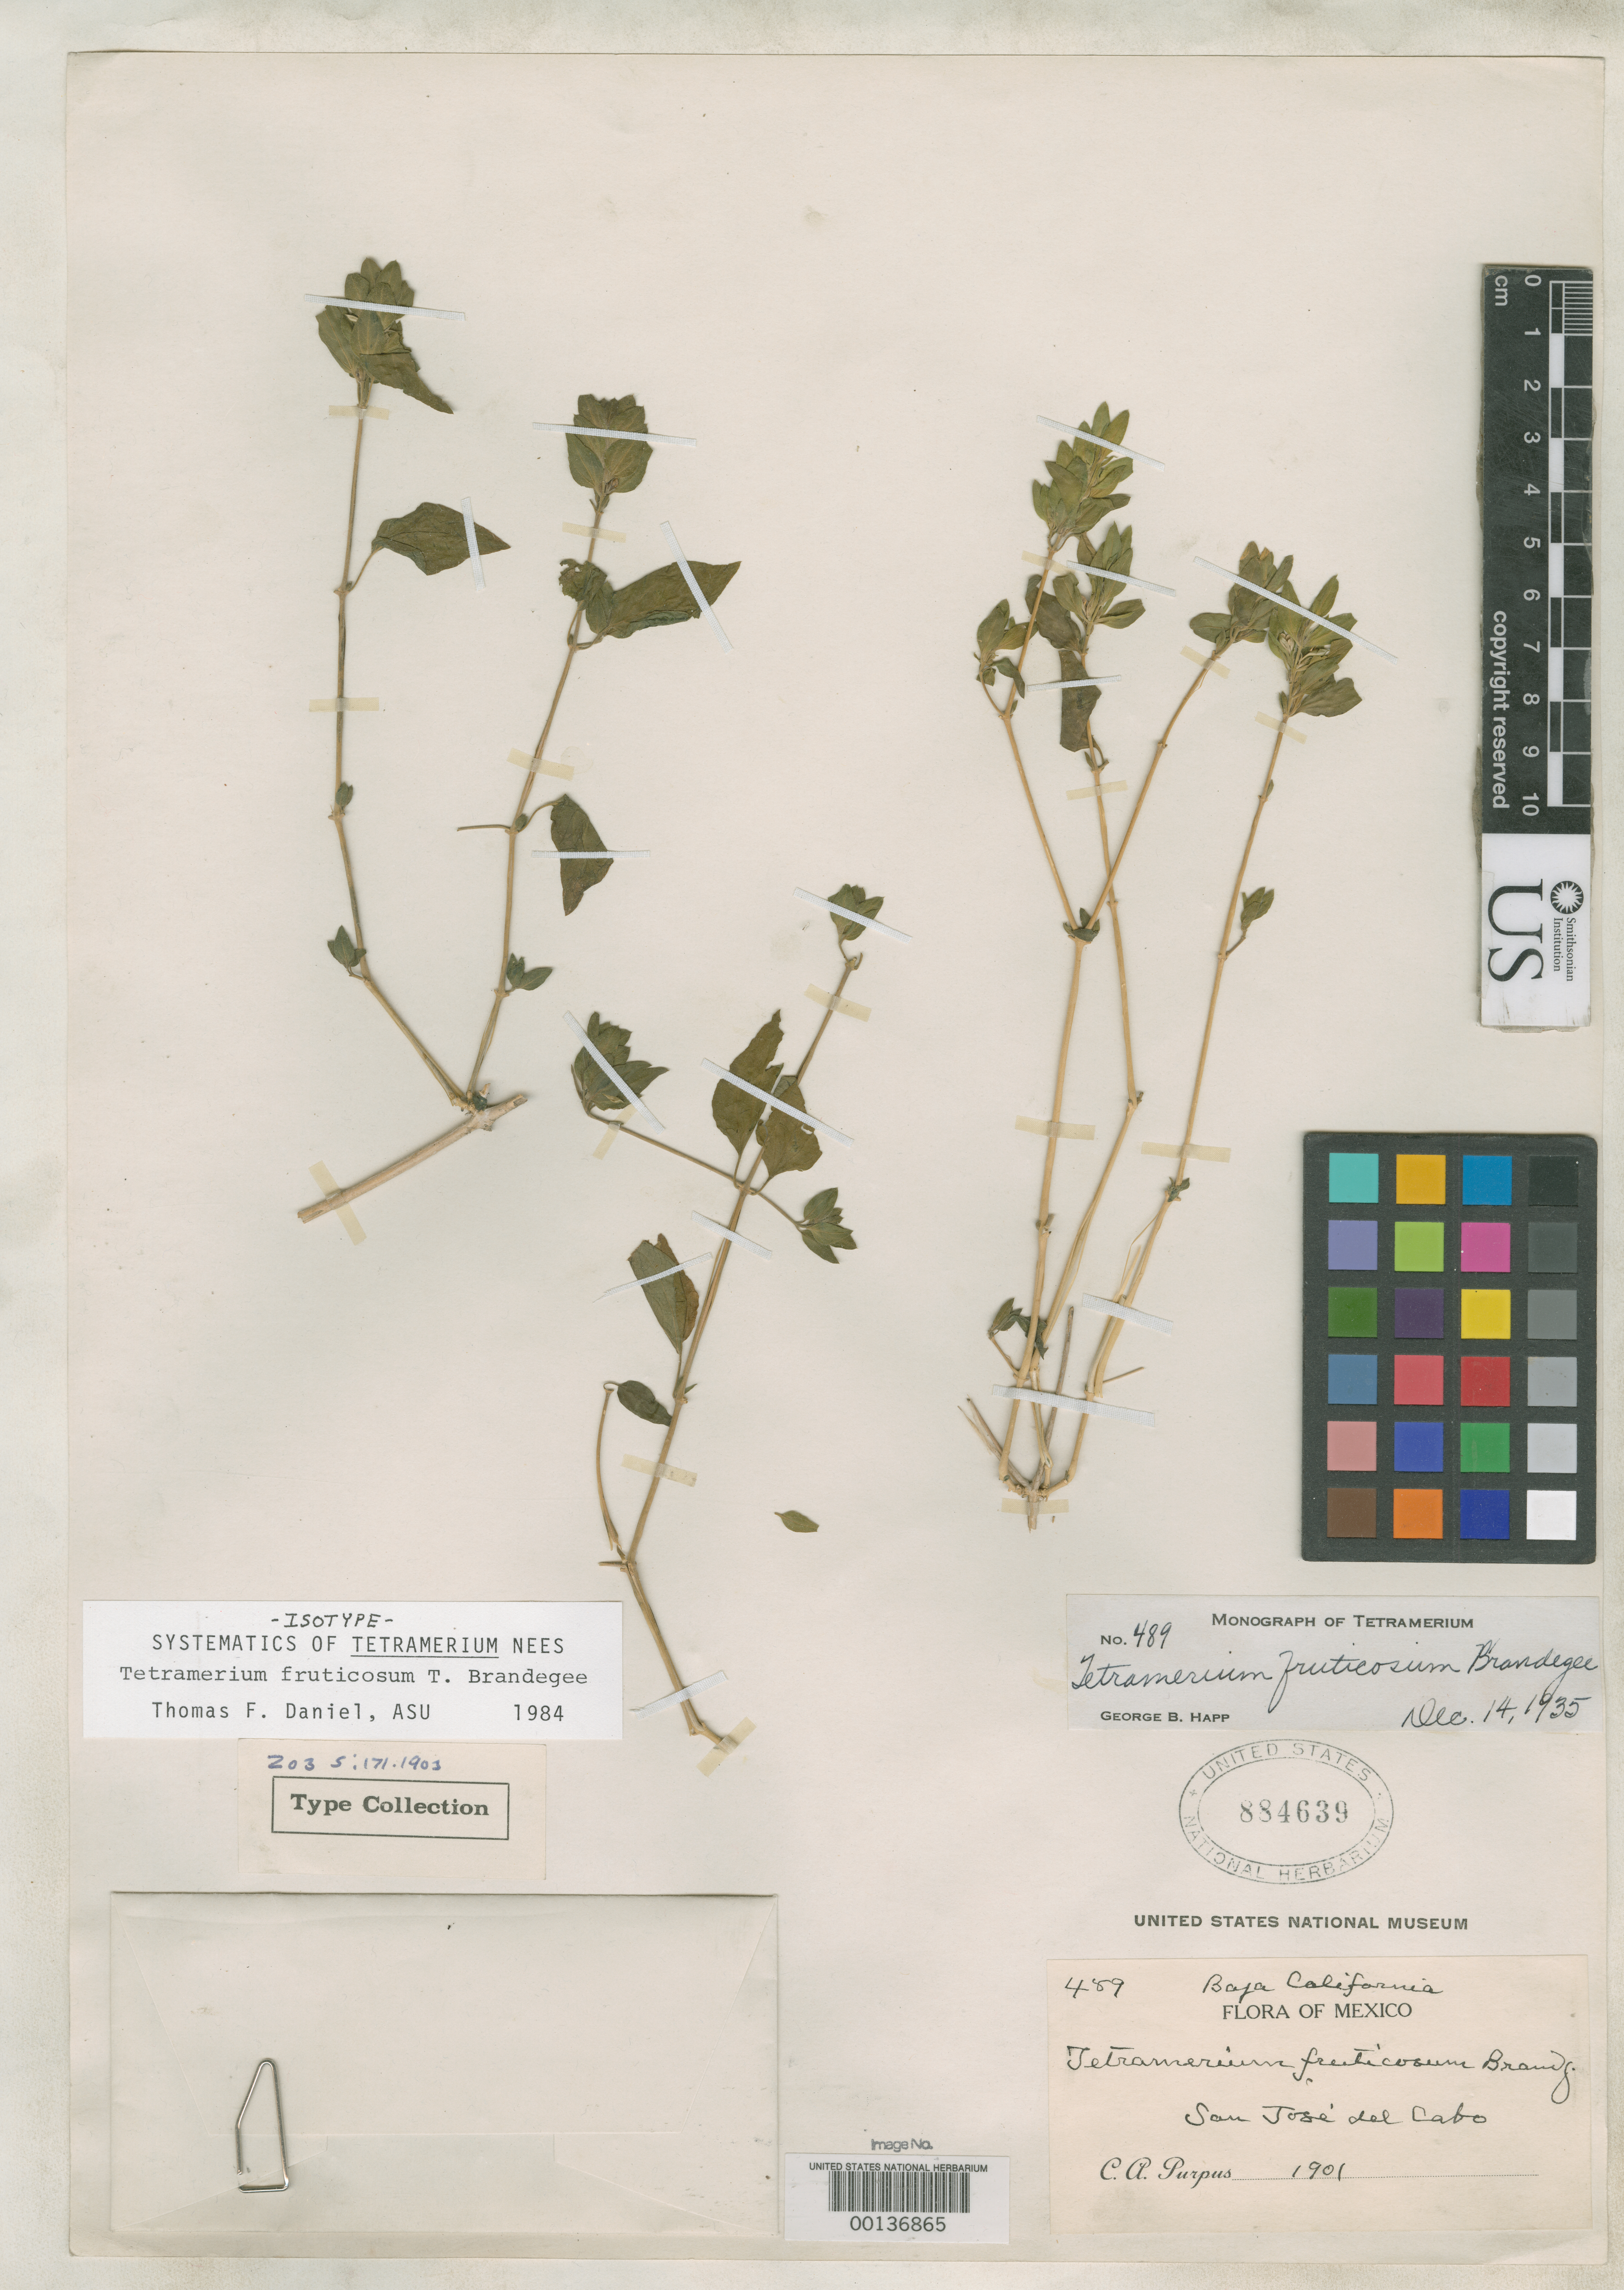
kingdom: Plantae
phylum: Tracheophyta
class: Magnoliopsida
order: Lamiales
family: Acanthaceae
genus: Tetramerium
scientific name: Tetramerium fruticosum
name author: Brandegee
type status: Isotype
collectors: C. A. Purpus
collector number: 489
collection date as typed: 1901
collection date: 1901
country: Mexico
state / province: Baja California Sur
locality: San José del Cabo.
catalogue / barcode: US 884639